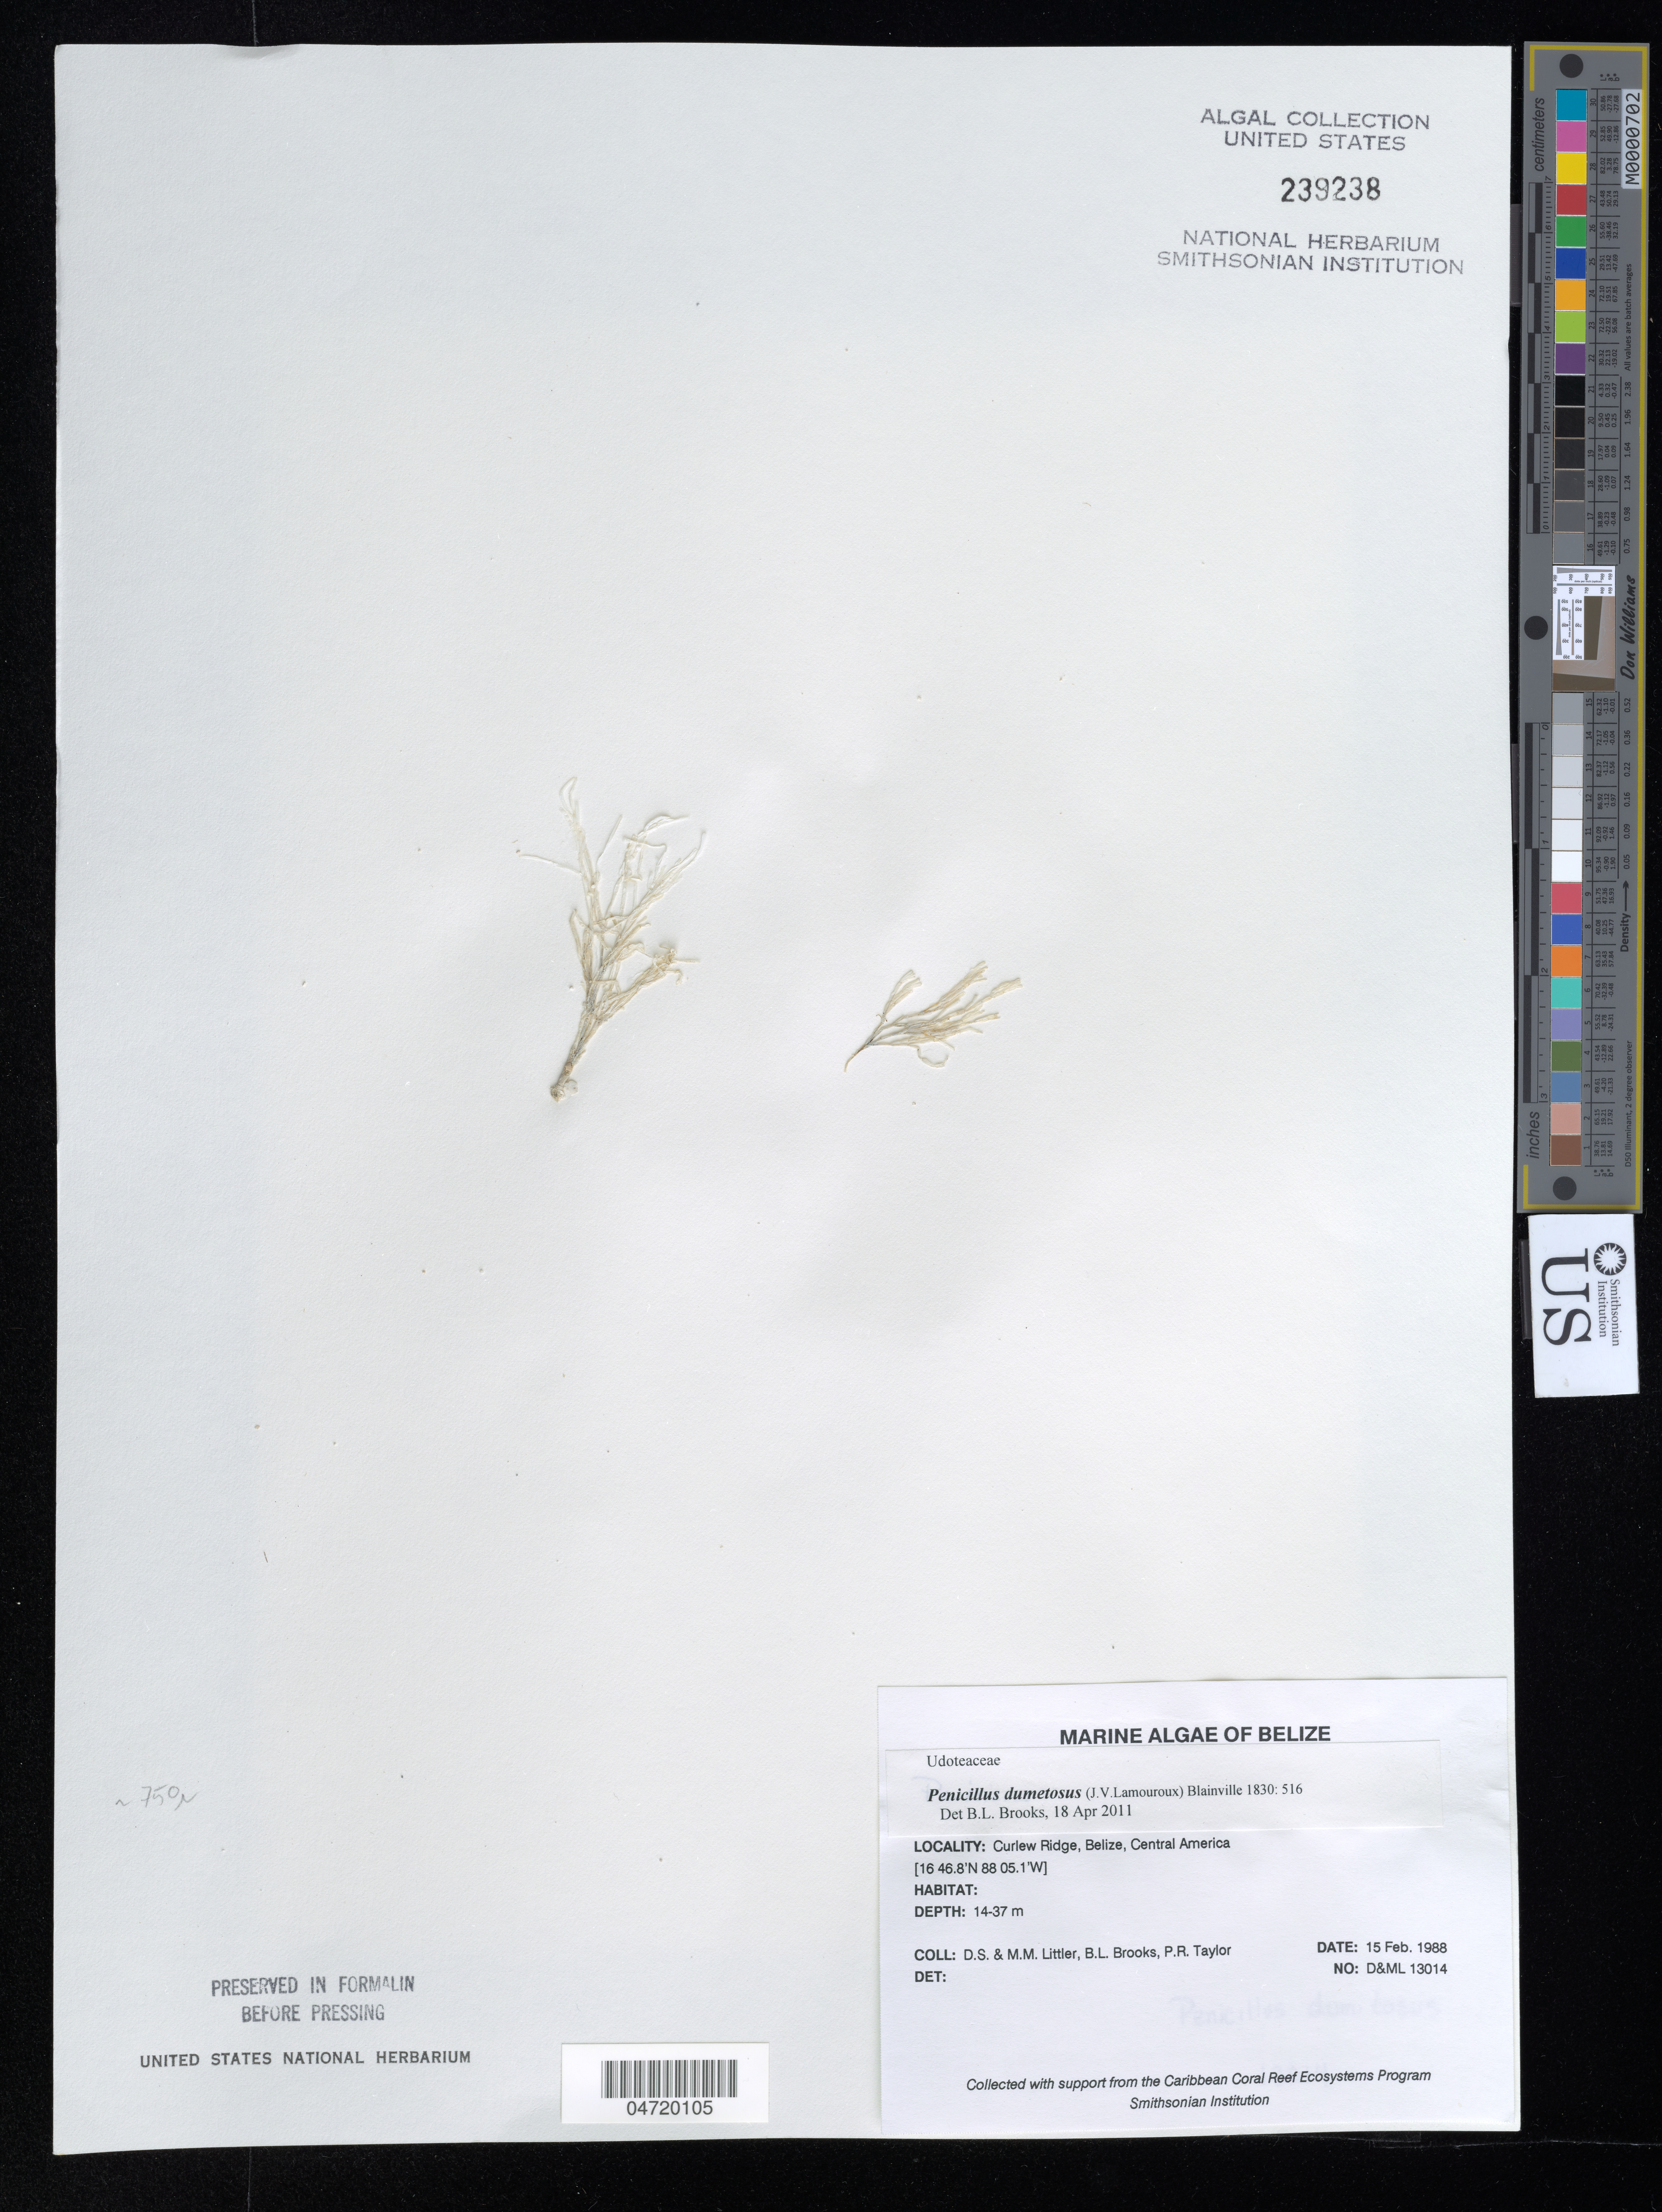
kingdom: Plantae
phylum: Chlorophyta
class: Ulvophyceae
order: Bryopsidales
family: Udoteaceae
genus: Penicillus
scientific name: Penicillus dumetosus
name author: (J.V.Lamouroux) Blainville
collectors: D. S. Littler, M. M. Littler, B. Brooks & P. R. Taylor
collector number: D&ML13014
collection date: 1988-02-15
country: Belize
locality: Curlew Ridge.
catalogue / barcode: US 239238